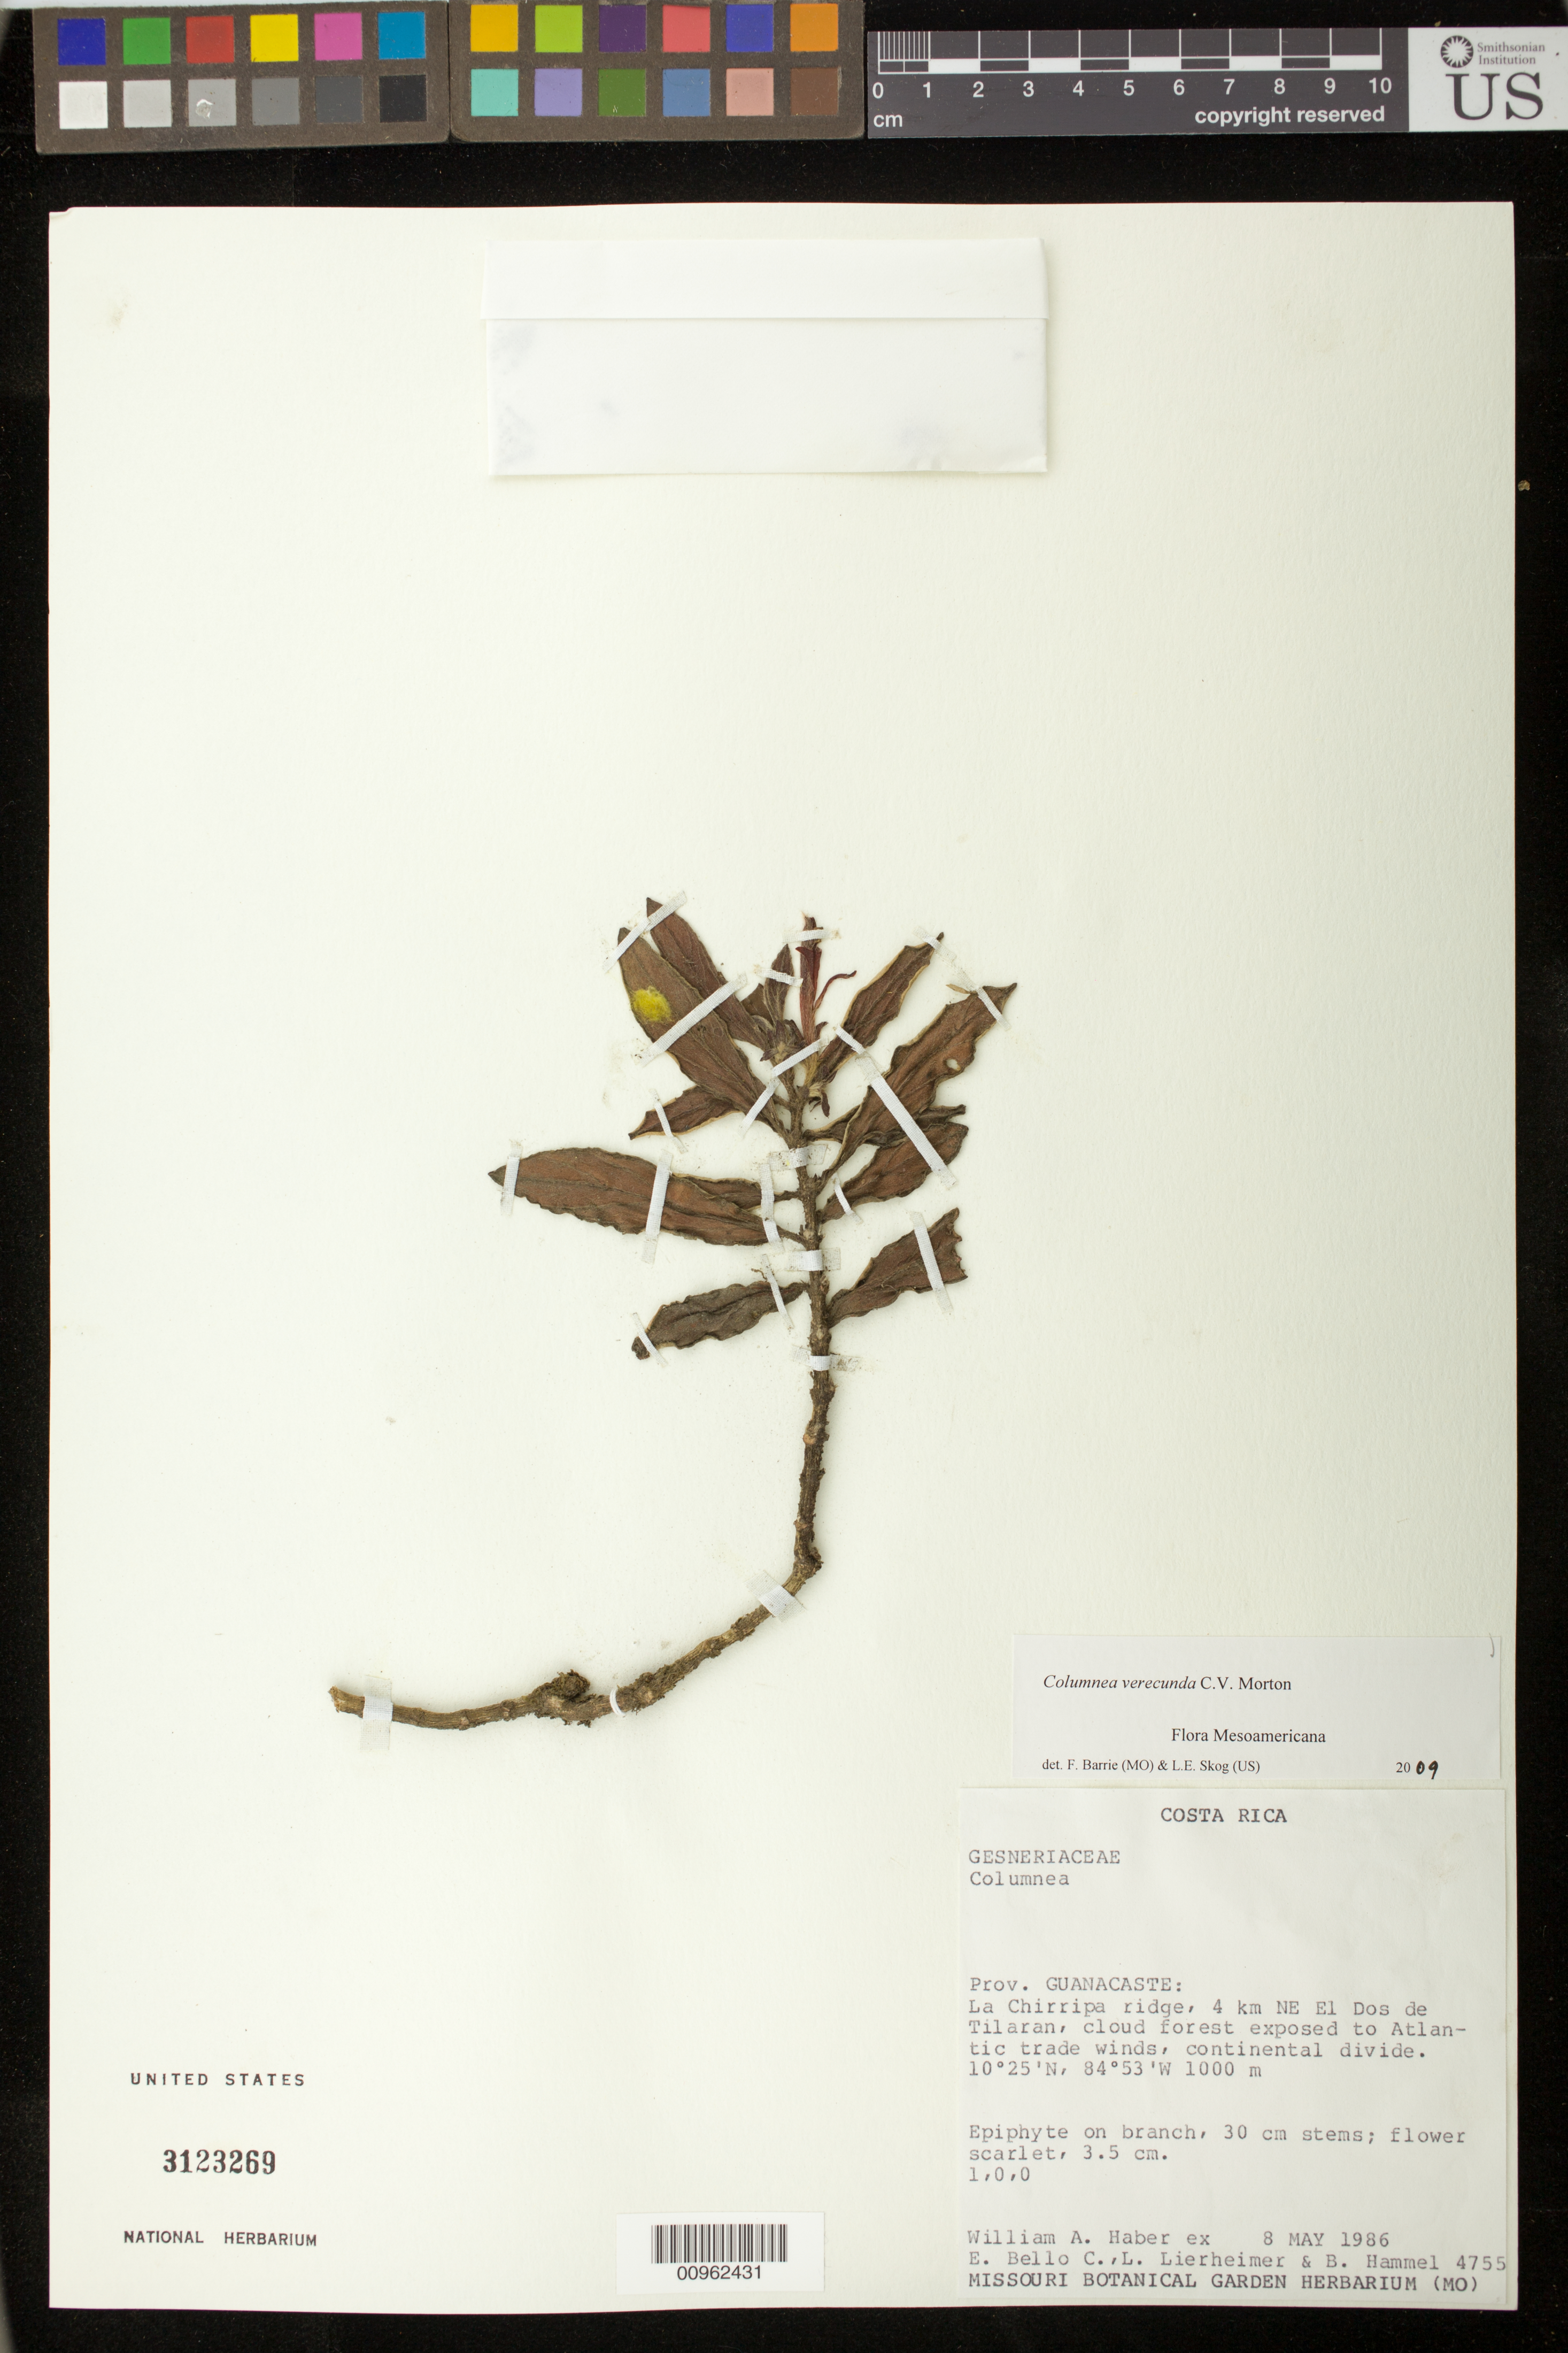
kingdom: Plantae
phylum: Tracheophyta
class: Magnoliopsida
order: Lamiales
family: Gesneriaceae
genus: Columnea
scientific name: Columnea verecunda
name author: C.V. Morton in Standl.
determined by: Barrie, F. R.; Skog, Laurence E.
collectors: W. A. Haber, E. Bello C., L. Lierheimer & B. Hammel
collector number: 4755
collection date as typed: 08 May 1986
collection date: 1986-05-08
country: Costa Rica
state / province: Guanacaste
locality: Prov. Guanacaste: La Chirripa ridge, 4 km NE El Dos de Tilaran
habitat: cloud forest exposed to Atlantic trade winds, continental divide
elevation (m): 1000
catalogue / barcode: US 3123269